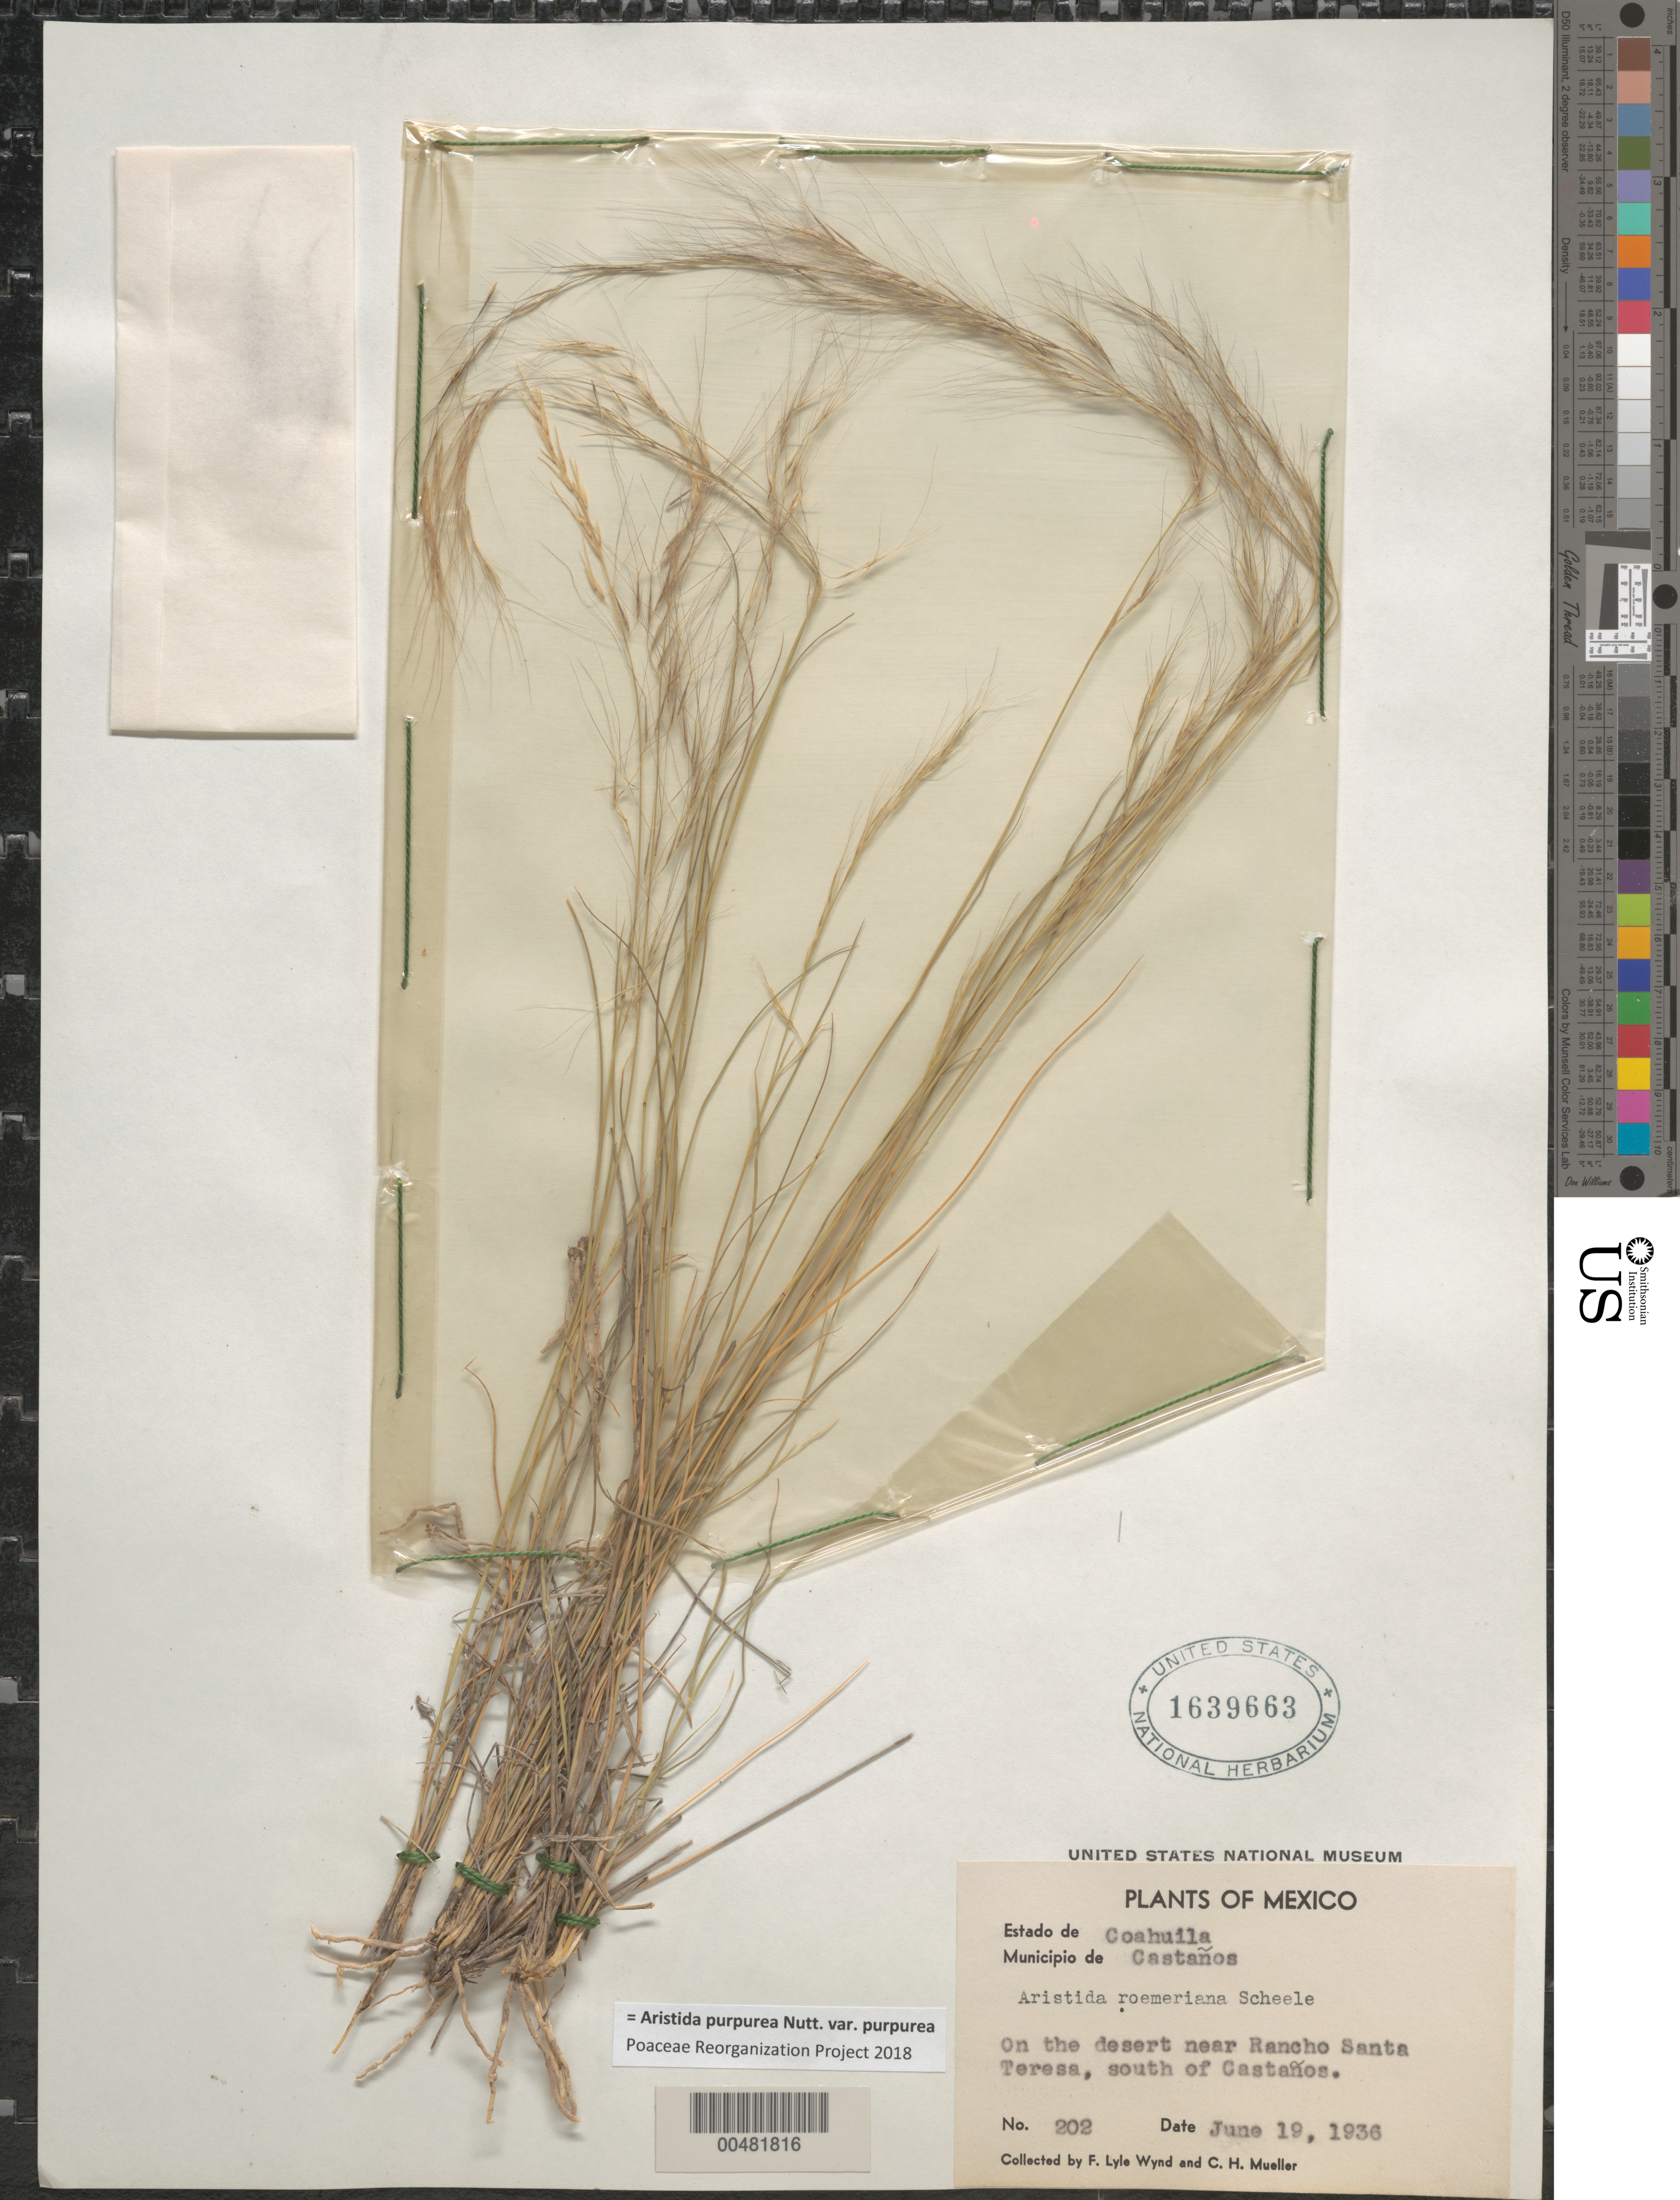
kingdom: Plantae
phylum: Tracheophyta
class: Liliopsida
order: Poales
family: Poaceae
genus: Aristida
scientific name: Aristida purpurea var. purpurea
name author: Nutt.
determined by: Poaceae Reorganization Project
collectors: F. L. Wynd & C. H. Muller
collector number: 202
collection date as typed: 19 Jun 1936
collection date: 1936-06-19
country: Mexico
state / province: Coahuila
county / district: Castaños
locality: Near Rancho Santa Teresa, S of Castaños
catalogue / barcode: US 1639663